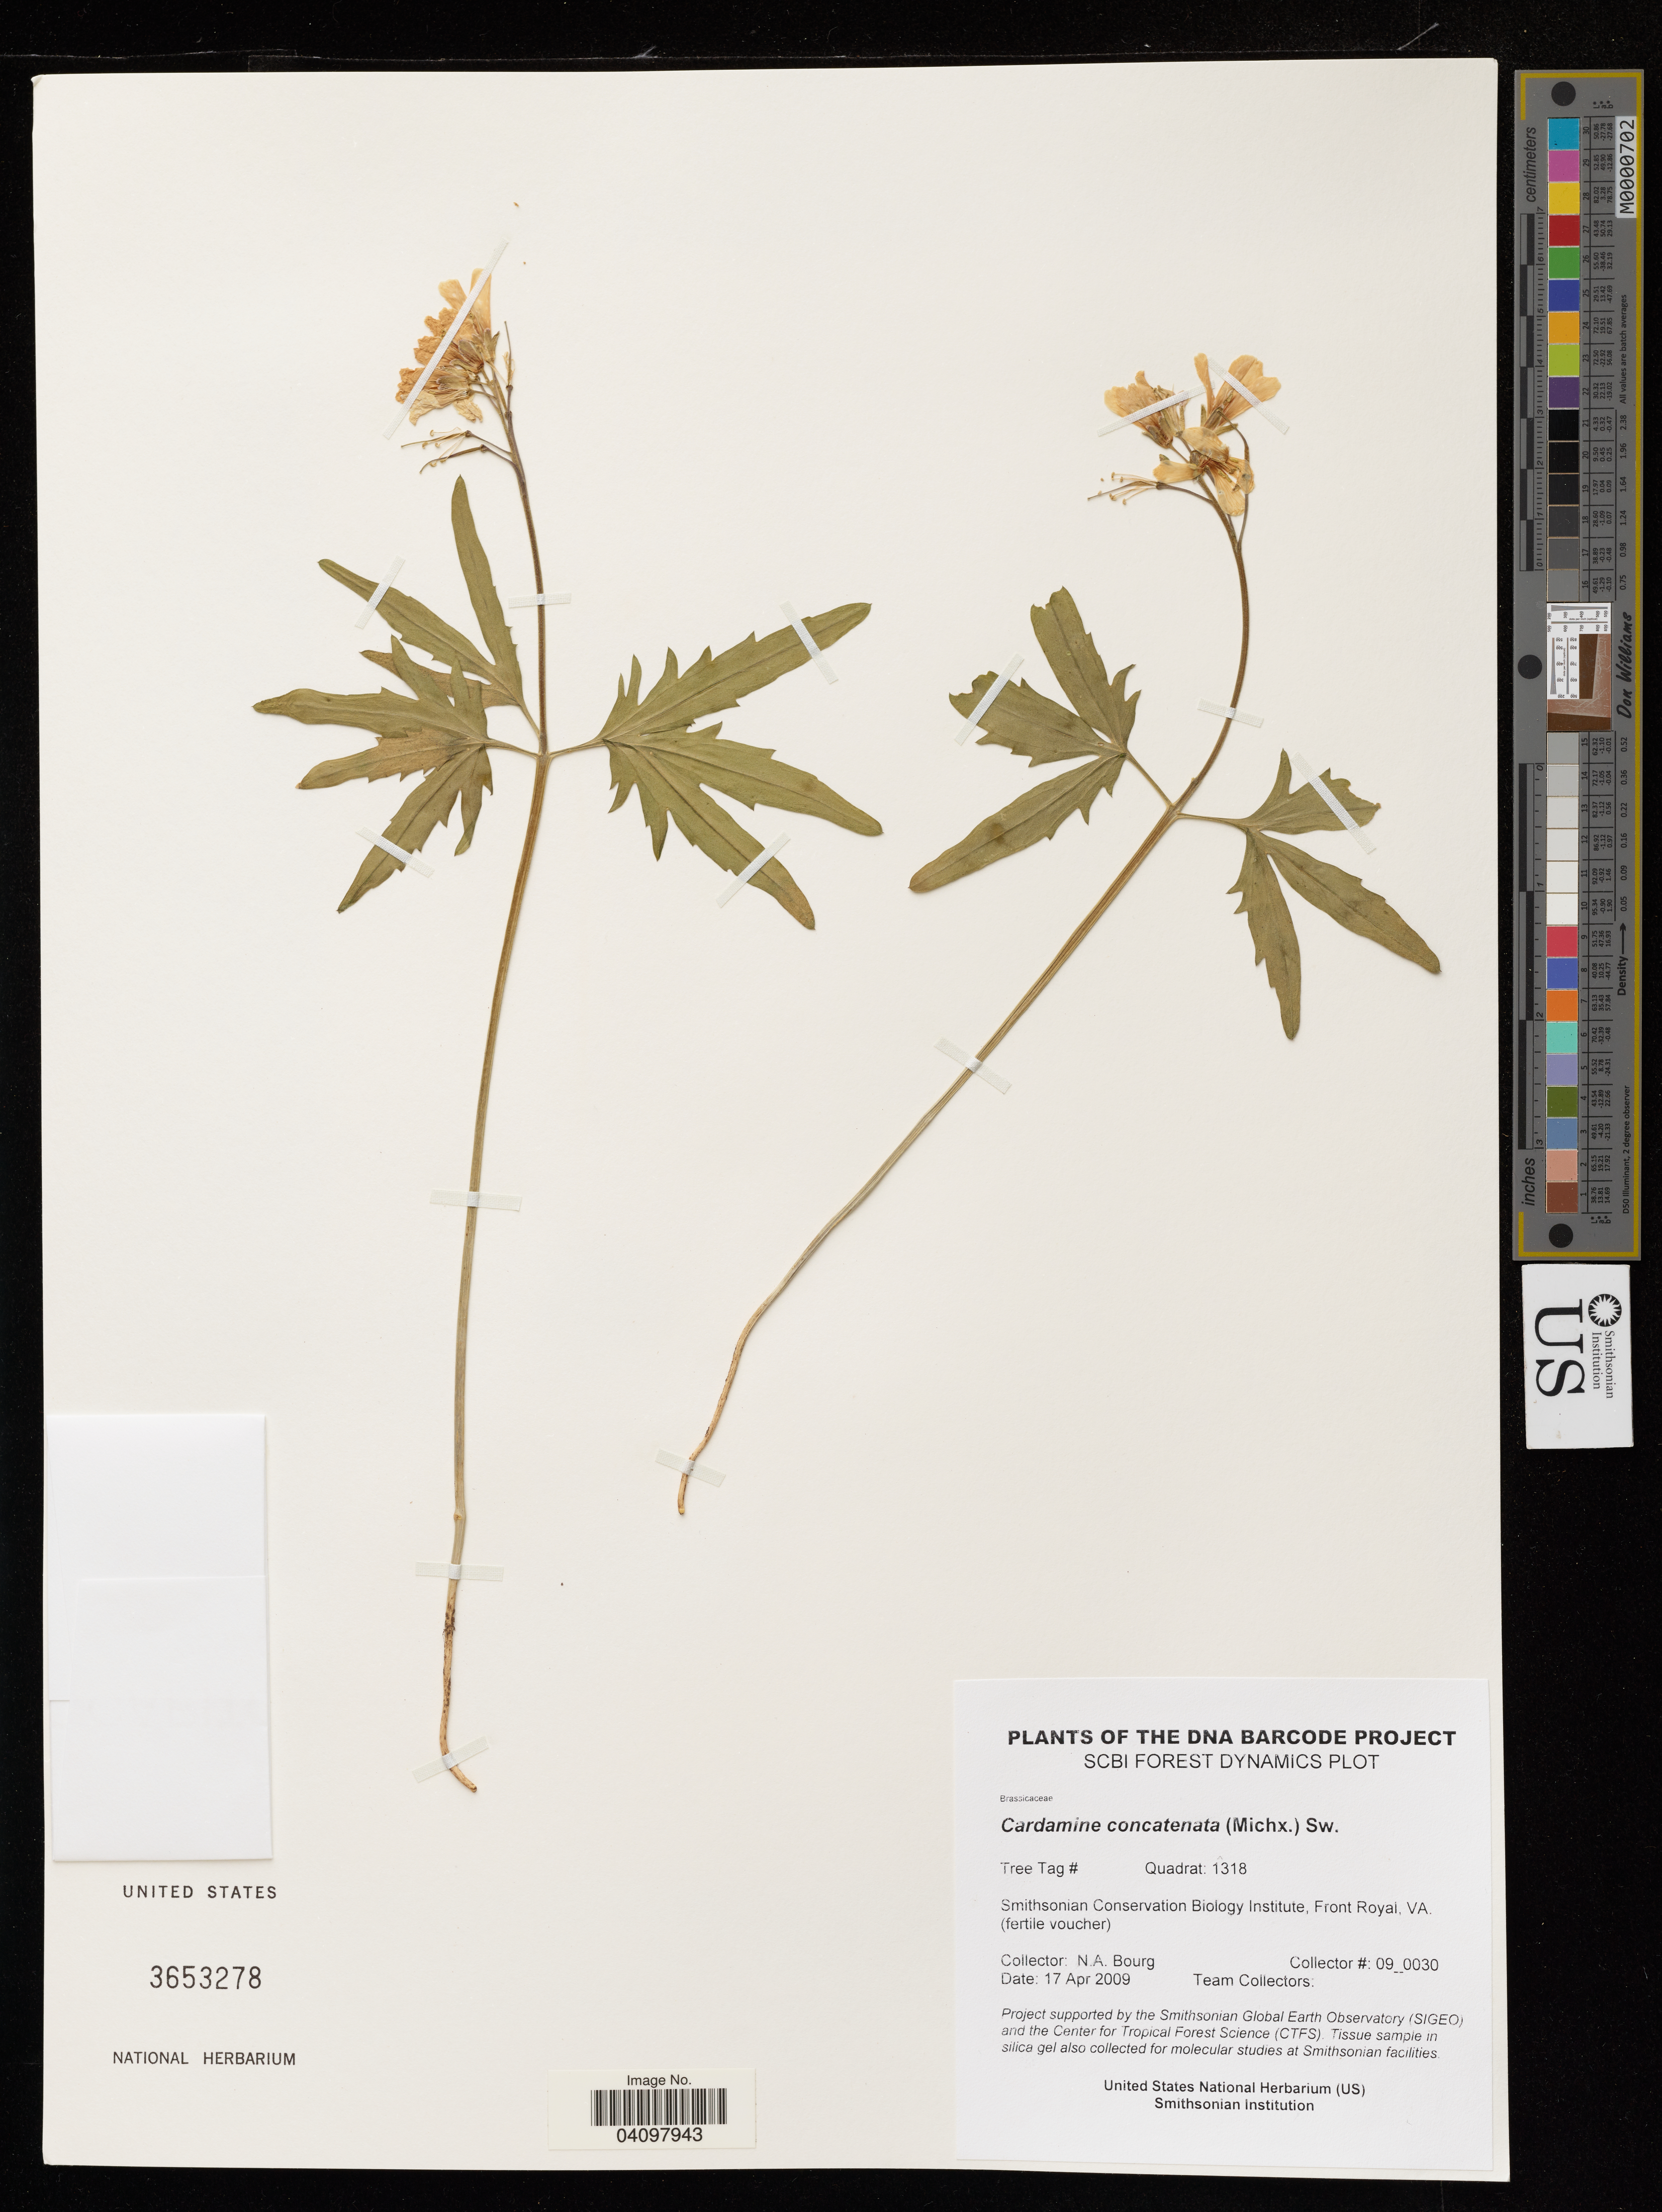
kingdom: Plantae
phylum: Tracheophyta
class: Magnoliopsida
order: Brassicales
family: Brassicaceae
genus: Cardamine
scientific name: Cardamine concatenata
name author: (Michx.) Sw.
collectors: N. A. Bourg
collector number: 09_0030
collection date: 2009-04-17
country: United States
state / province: Virginia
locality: Quadrat: 1318. Smithsonian Conservation Biology Institute, Front Royal, VA. (fertile voucher).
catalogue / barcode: US 3653278